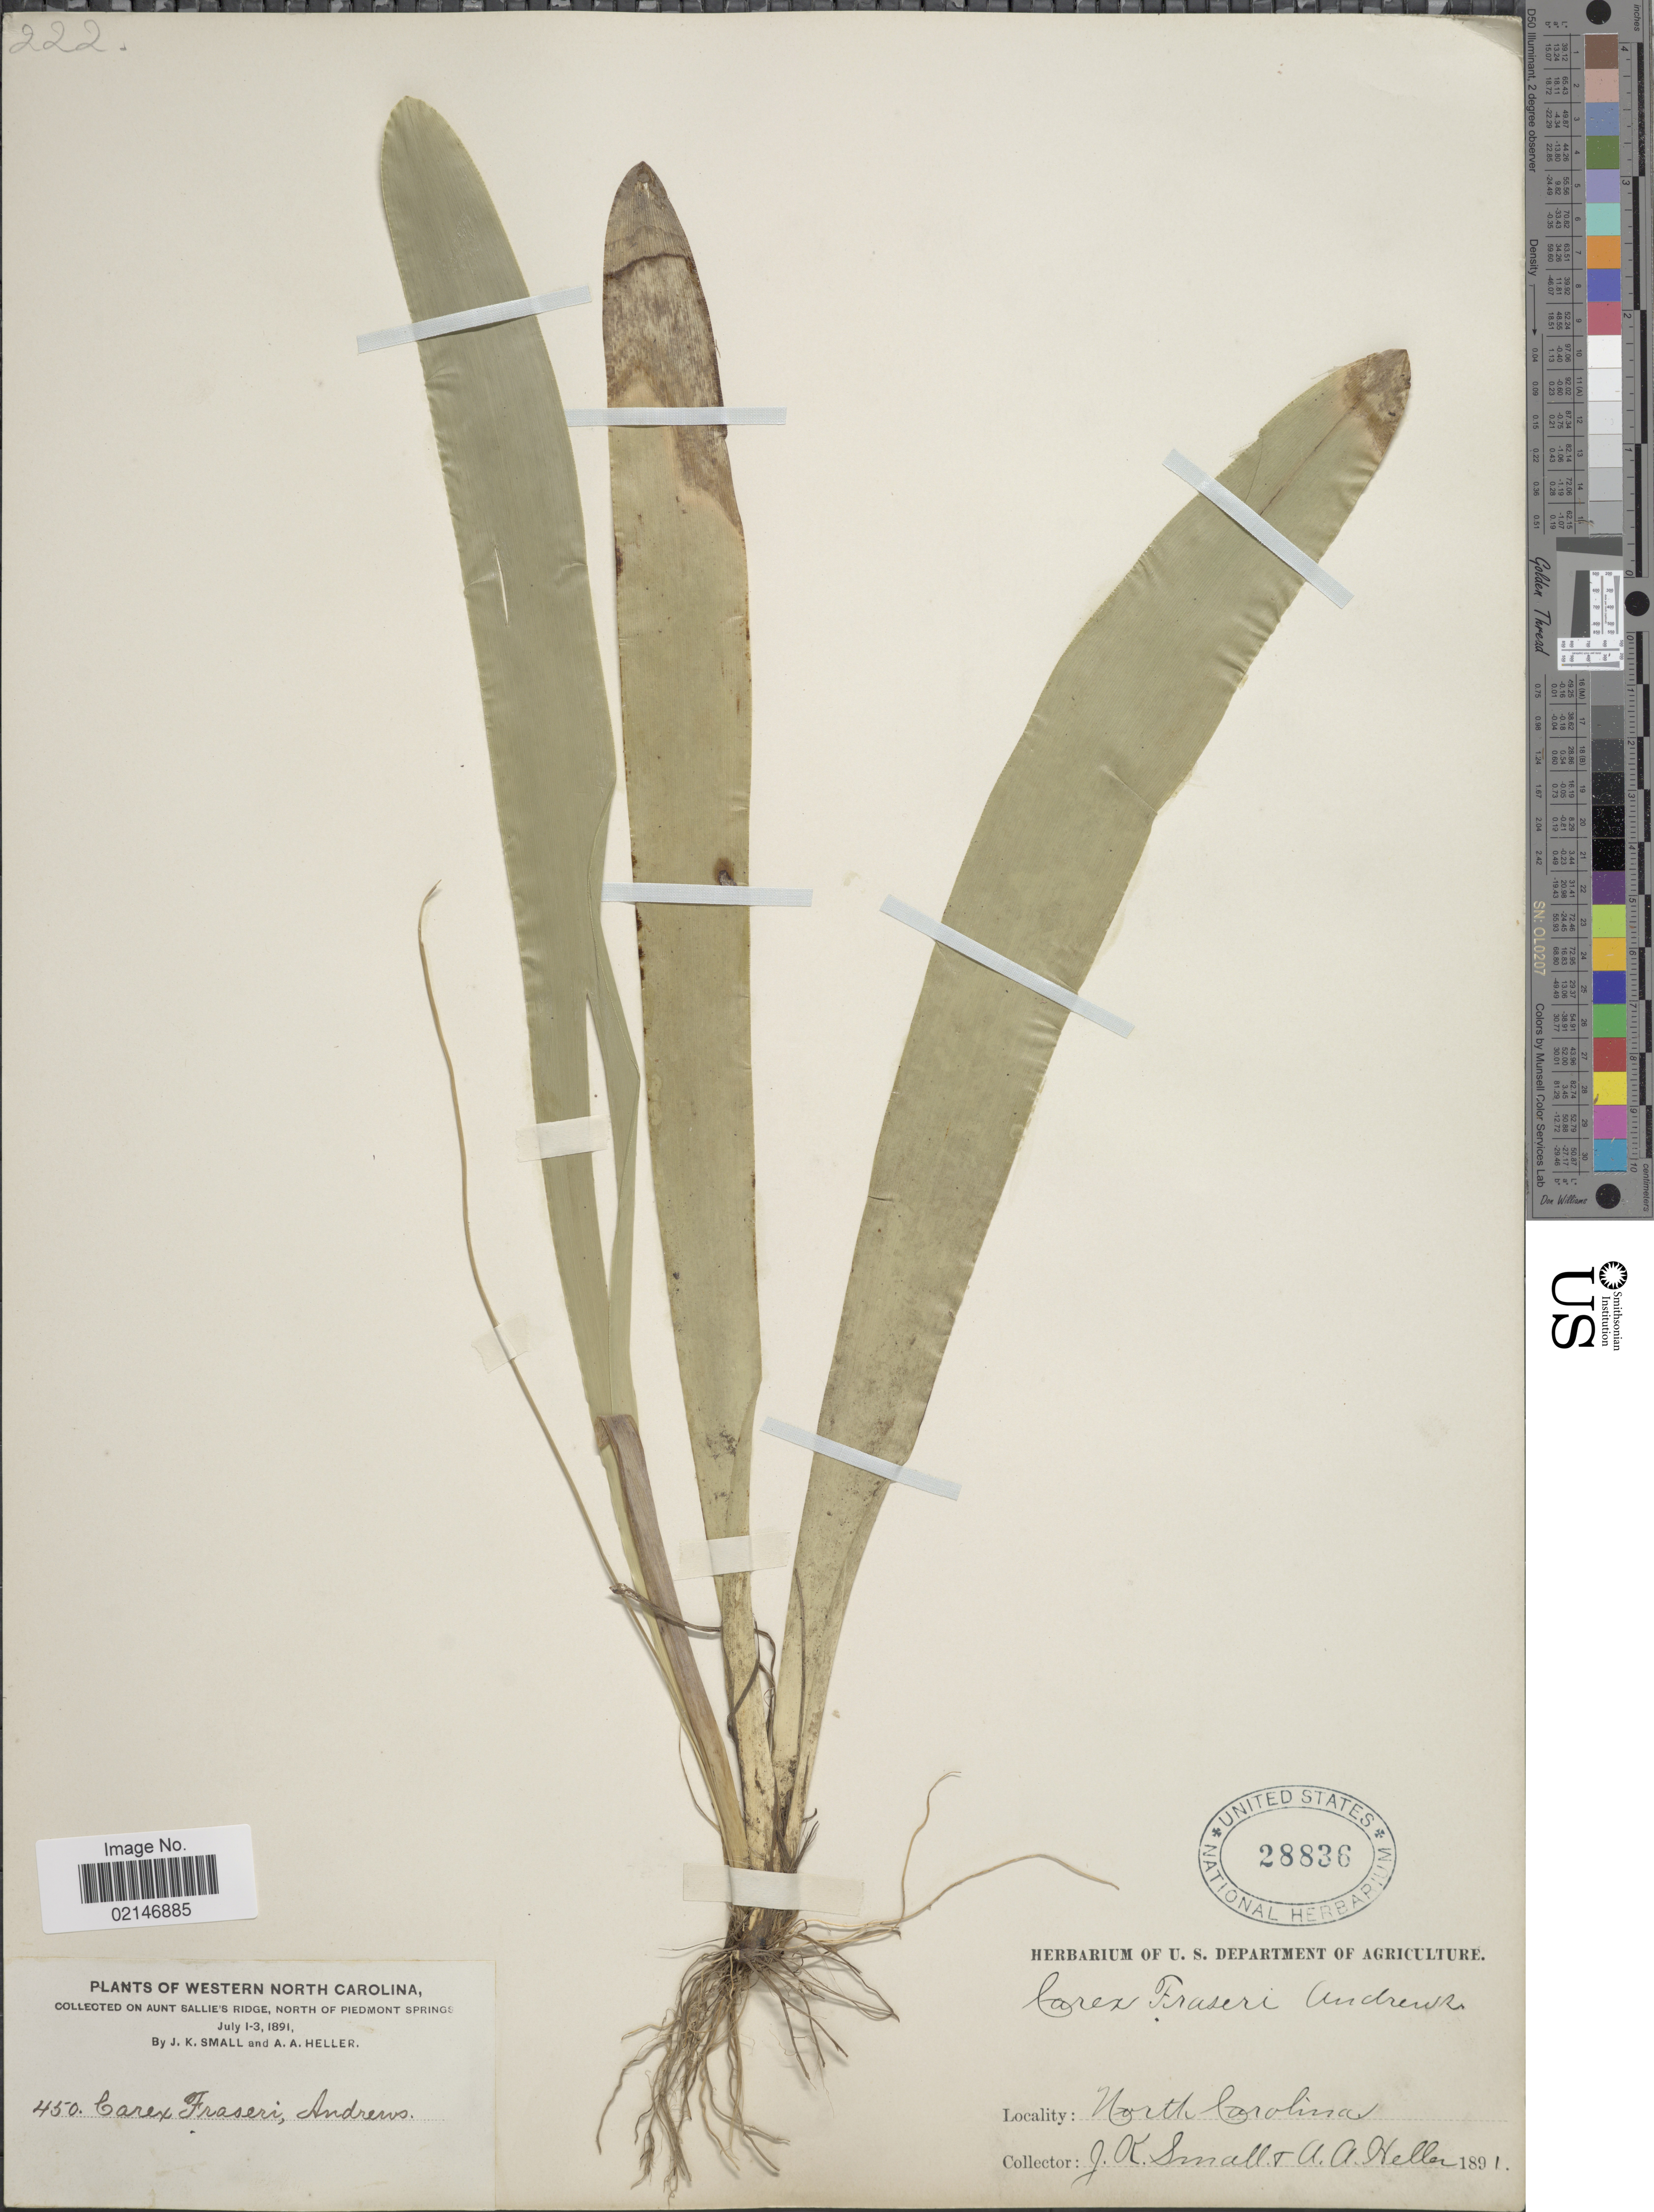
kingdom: Plantae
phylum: Tracheophyta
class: Liliopsida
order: Poales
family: Cyperaceae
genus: Carex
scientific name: Carex fraseriana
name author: Ker Gawl.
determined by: Strong, Mark T., (BOT), Smithsonian Institution - National Museum of Natural History (UNITED STATES)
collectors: J. K. Small & A. A. Heller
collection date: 1891-07-01/1891-07-03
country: United States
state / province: North Carolina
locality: Western North Carolina, on Aunt Sallie's Ridge, North of Piedmont Springs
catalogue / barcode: US 28836